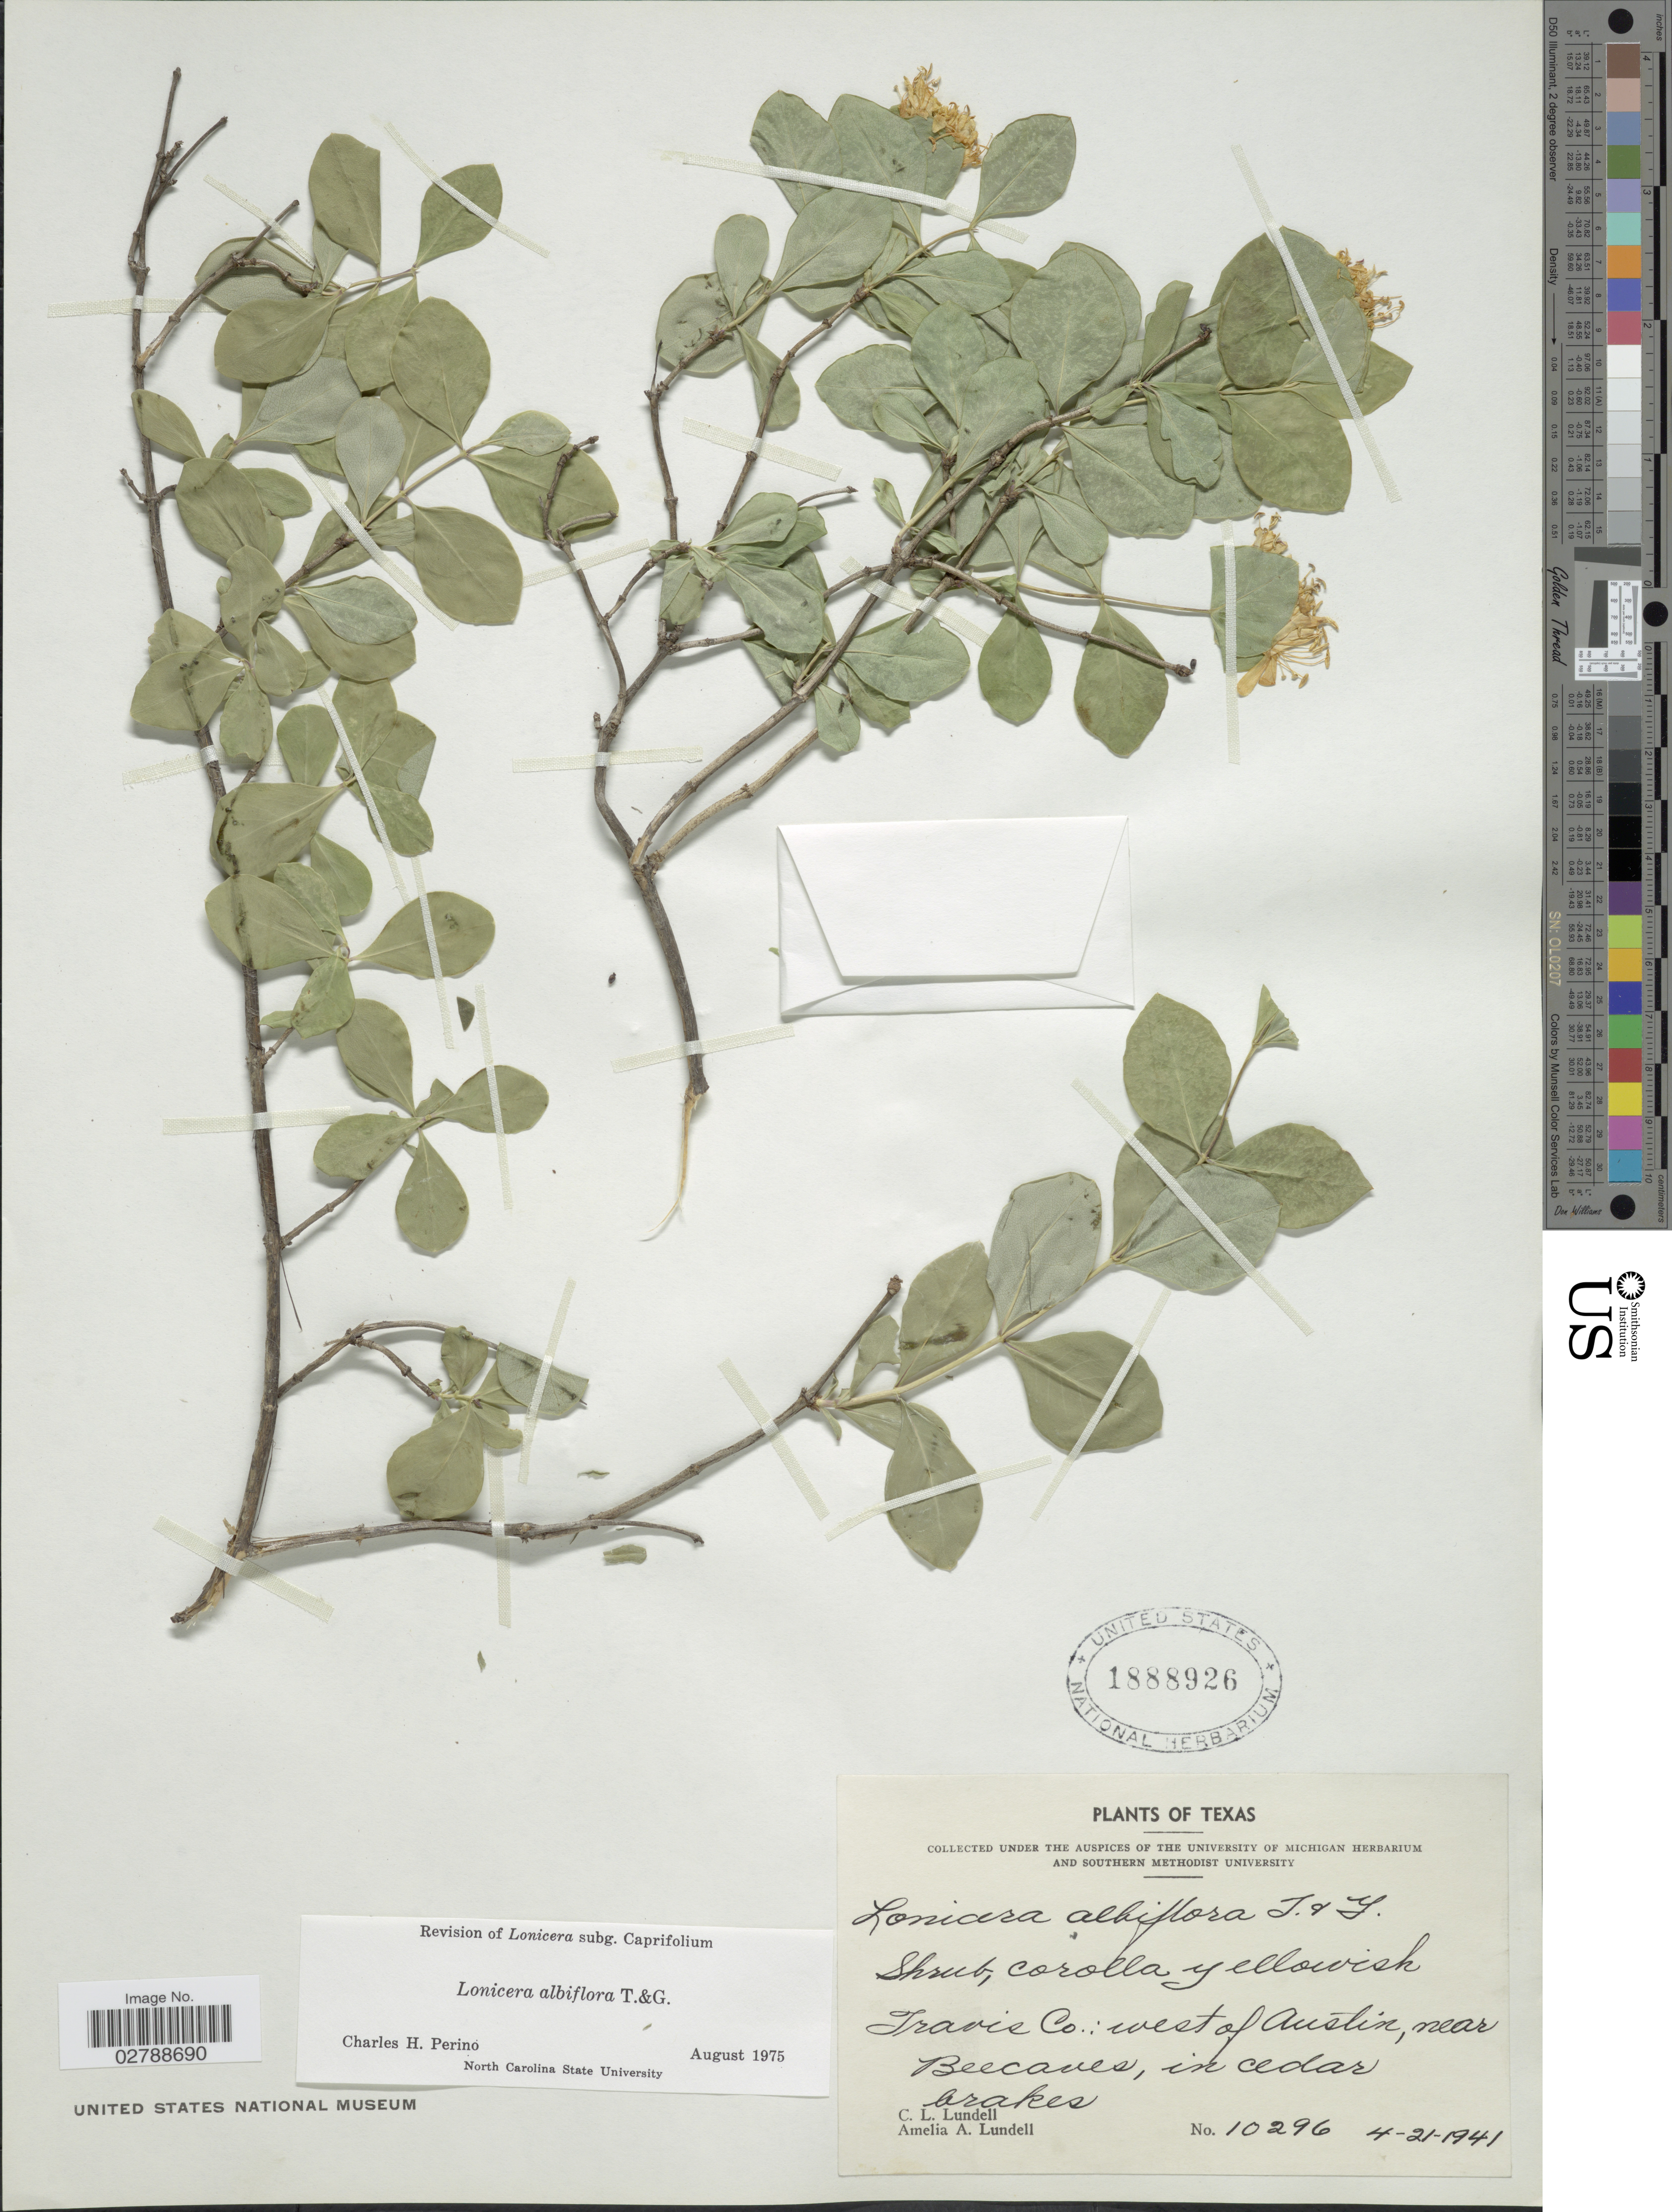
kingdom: Plantae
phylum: Tracheophyta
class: Magnoliopsida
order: Dipsacales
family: Caprifoliaceae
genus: Lonicera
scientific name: Lonicera albiflora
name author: Torr. & A. Gray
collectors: C. L. Lundell & A. A. Lundell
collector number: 10296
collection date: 1941-04-21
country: United States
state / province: Texas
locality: Travis Co.: west of Austin, near Beecaves, in cedar brakes.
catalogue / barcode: US 1888926